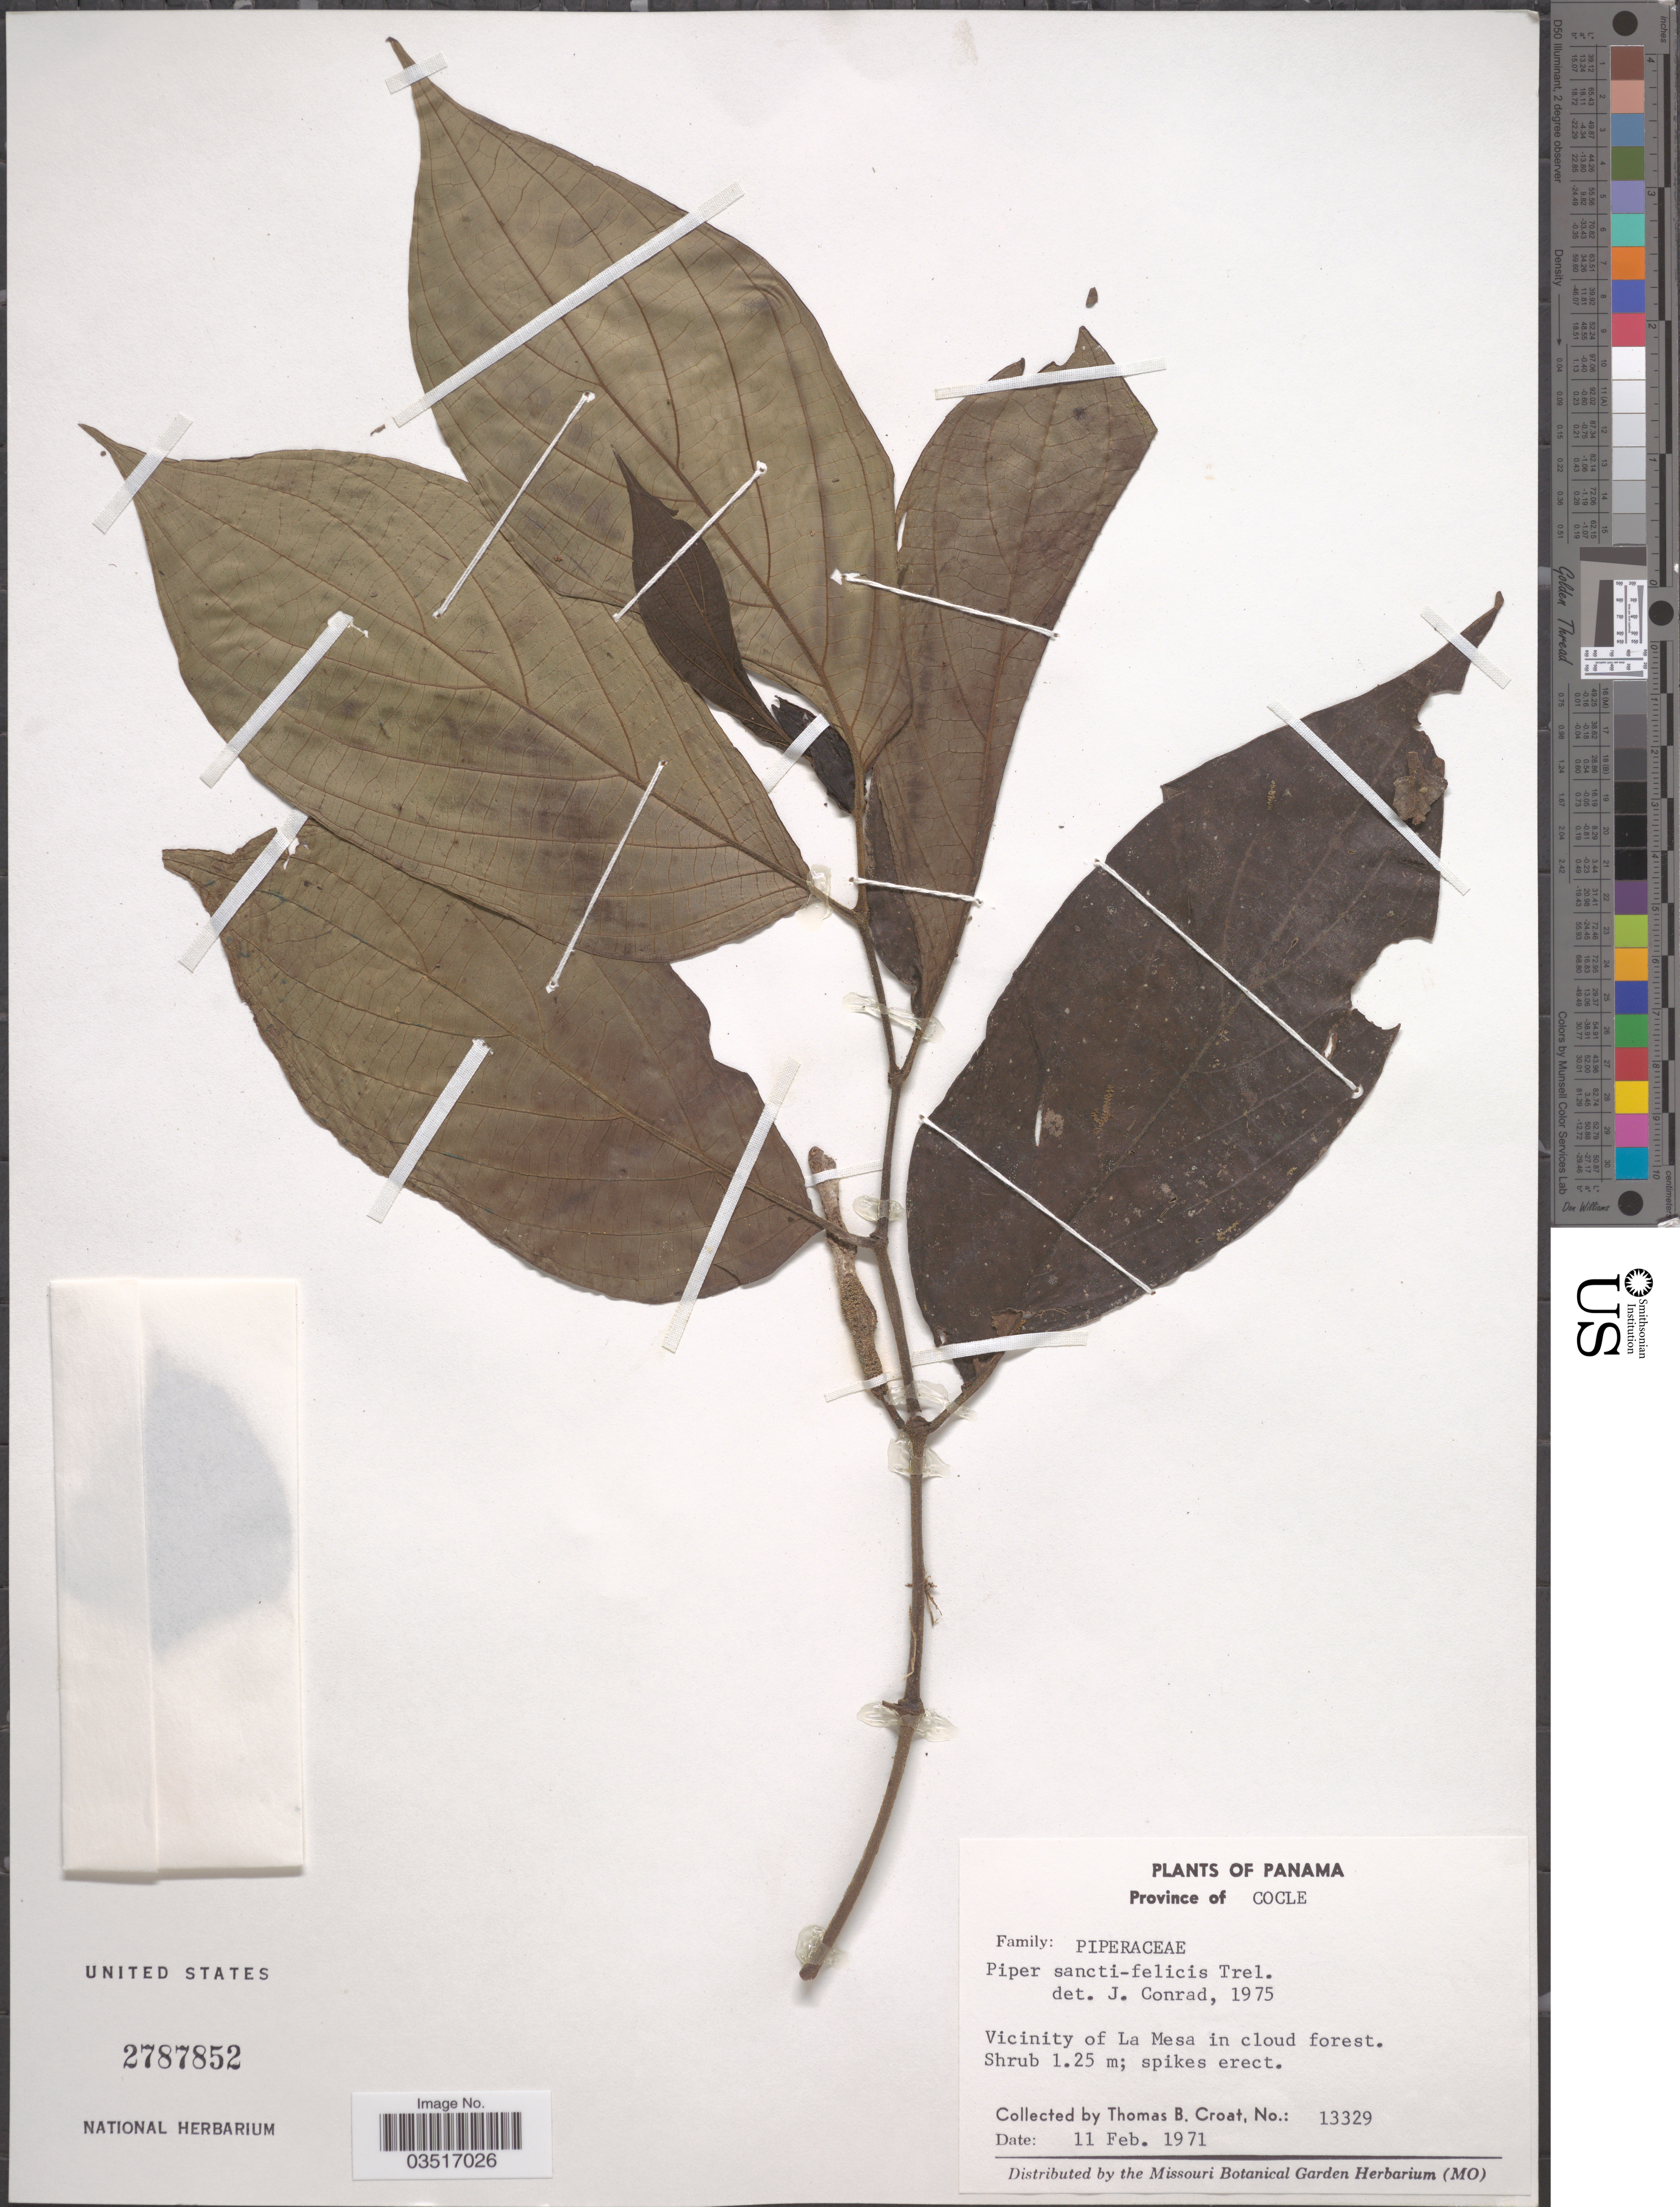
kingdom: Plantae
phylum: Tracheophyta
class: Magnoliopsida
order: Piperales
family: Piperaceae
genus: Piper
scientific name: Piper sancti-felicis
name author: Trel.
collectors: T. B. Croat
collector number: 13329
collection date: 1971-02-11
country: Panama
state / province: Cocle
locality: Vicinity of La Mesa in cloud forest.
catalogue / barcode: US 2787852